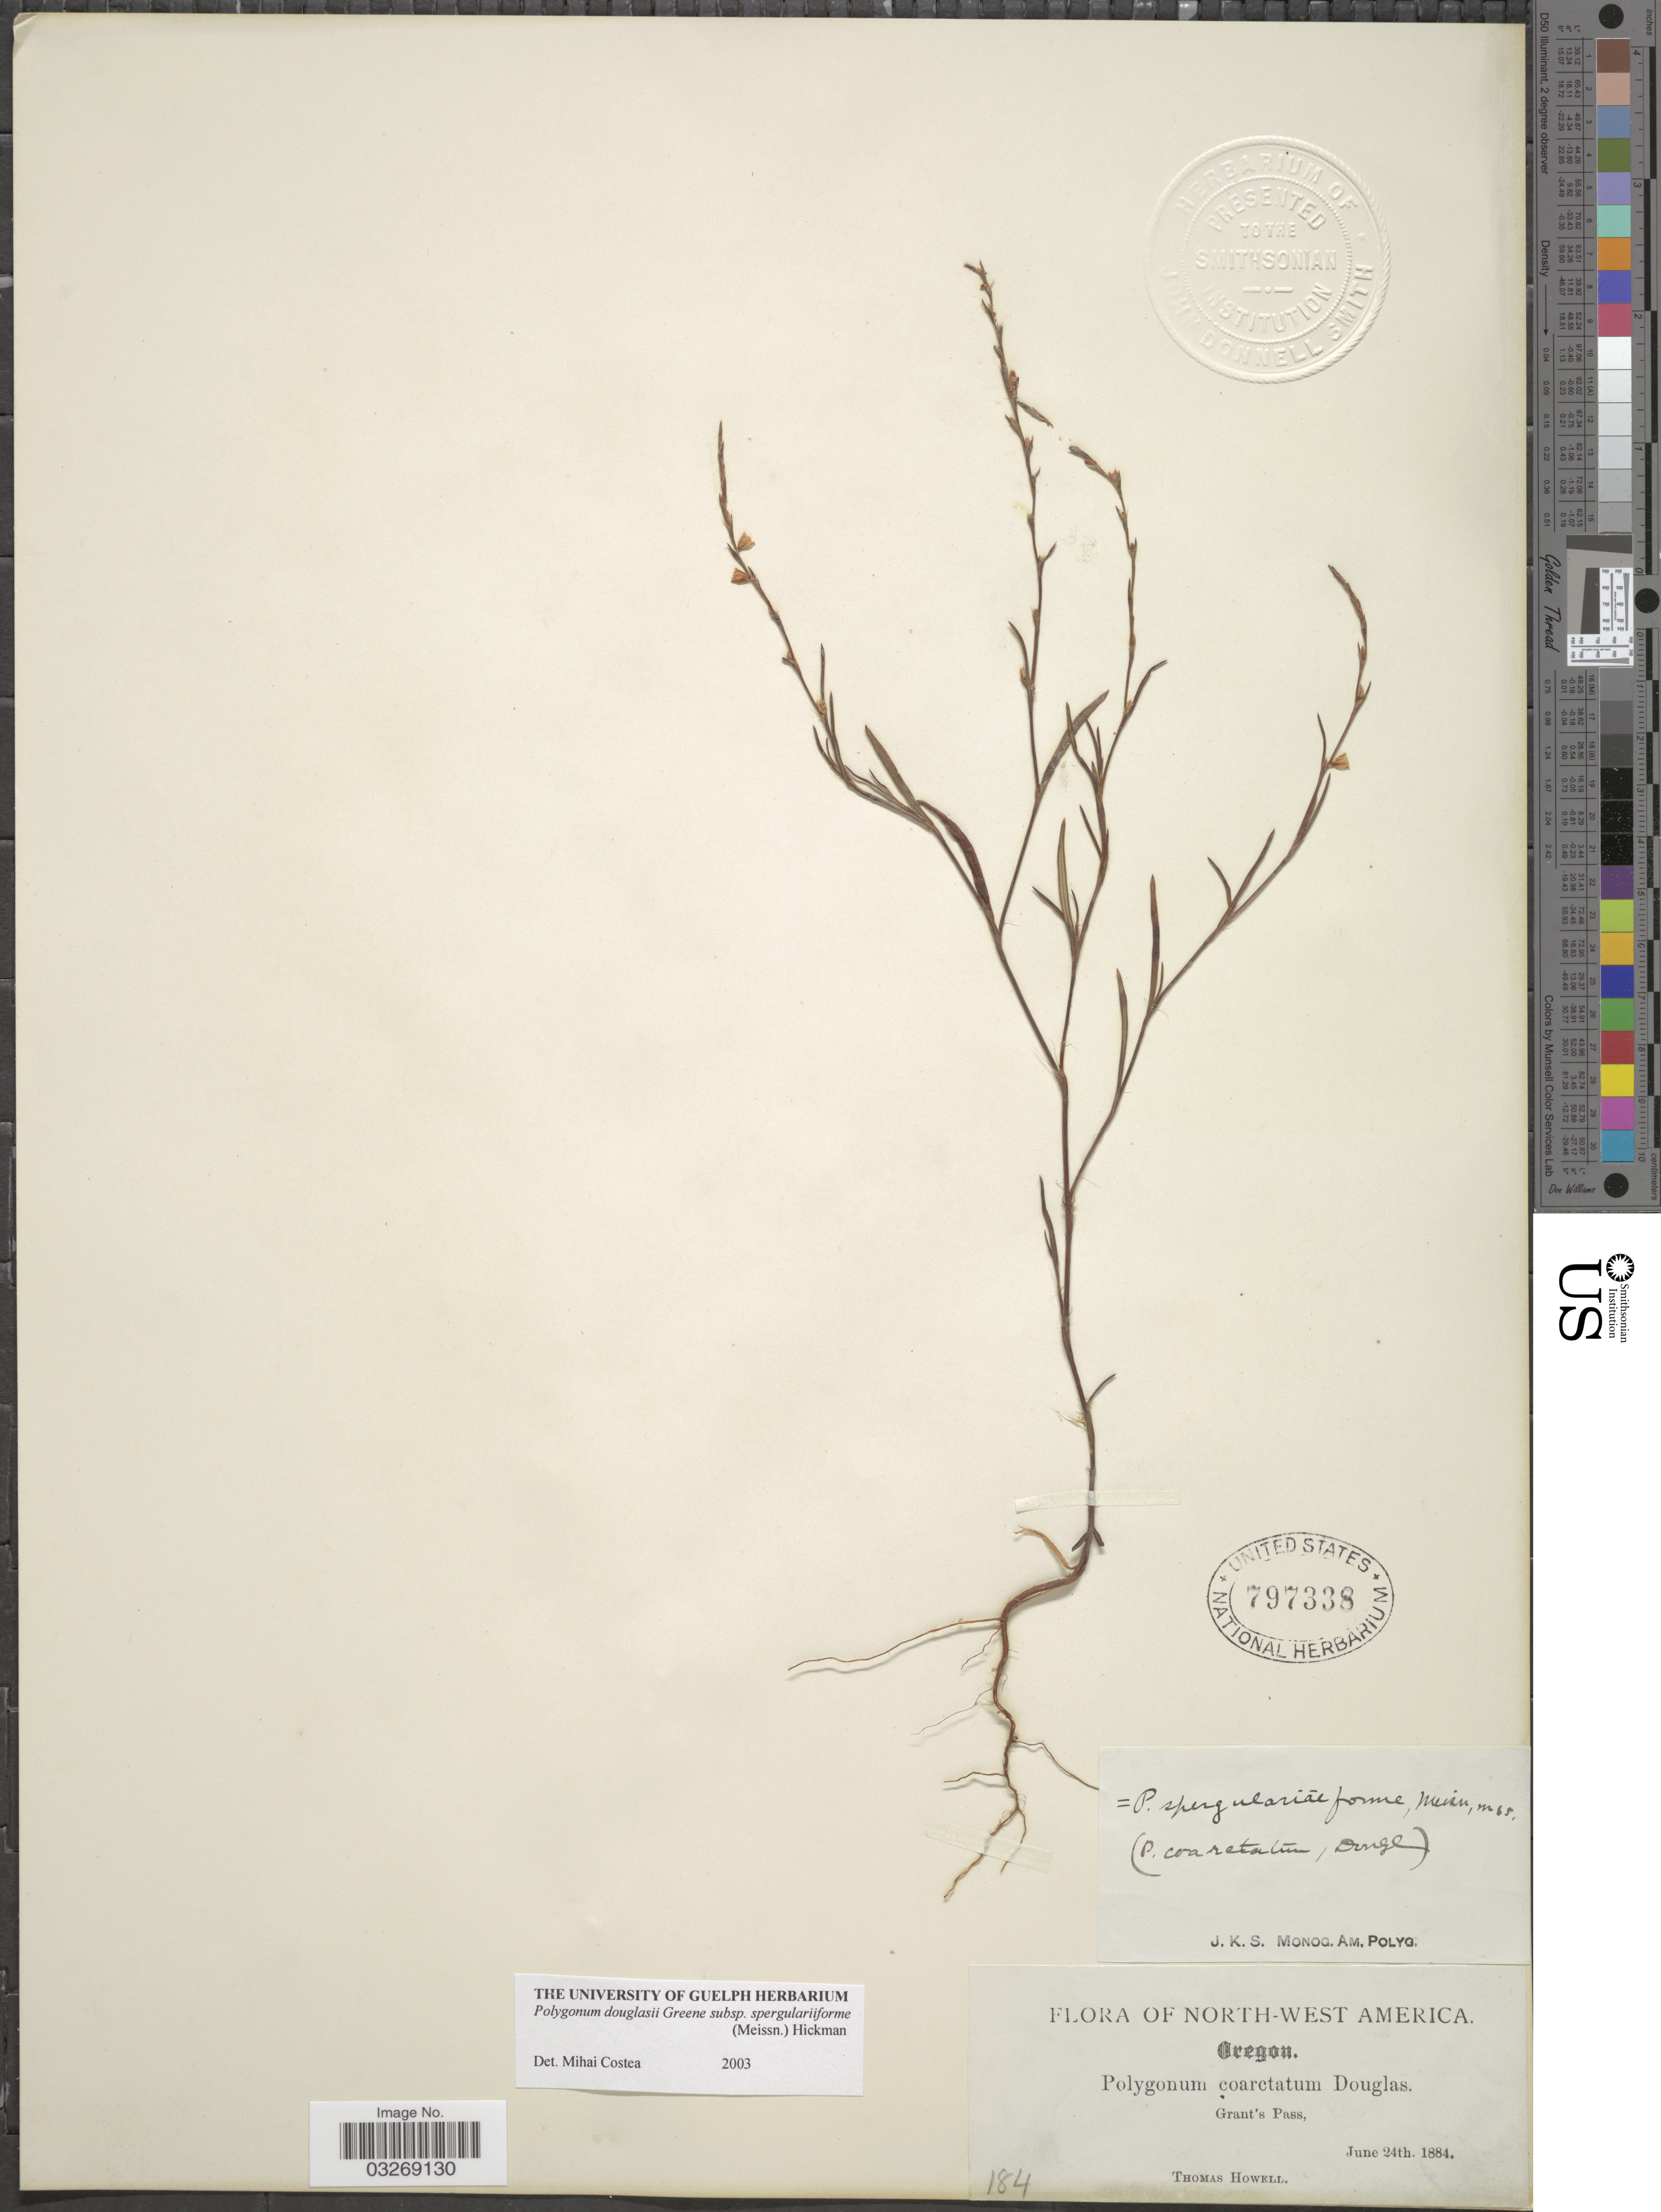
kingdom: Plantae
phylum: Tracheophyta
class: Magnoliopsida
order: Caryophyllales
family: Polygonaceae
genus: Polygonum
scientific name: Polygonum douglasii subsp. spergulariiforme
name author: (Meisn. ex Small) Hickman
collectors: T. Howell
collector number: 184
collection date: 1884-06-24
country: United States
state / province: Oregon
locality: North-West America. Grant's Pass.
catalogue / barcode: US 797338